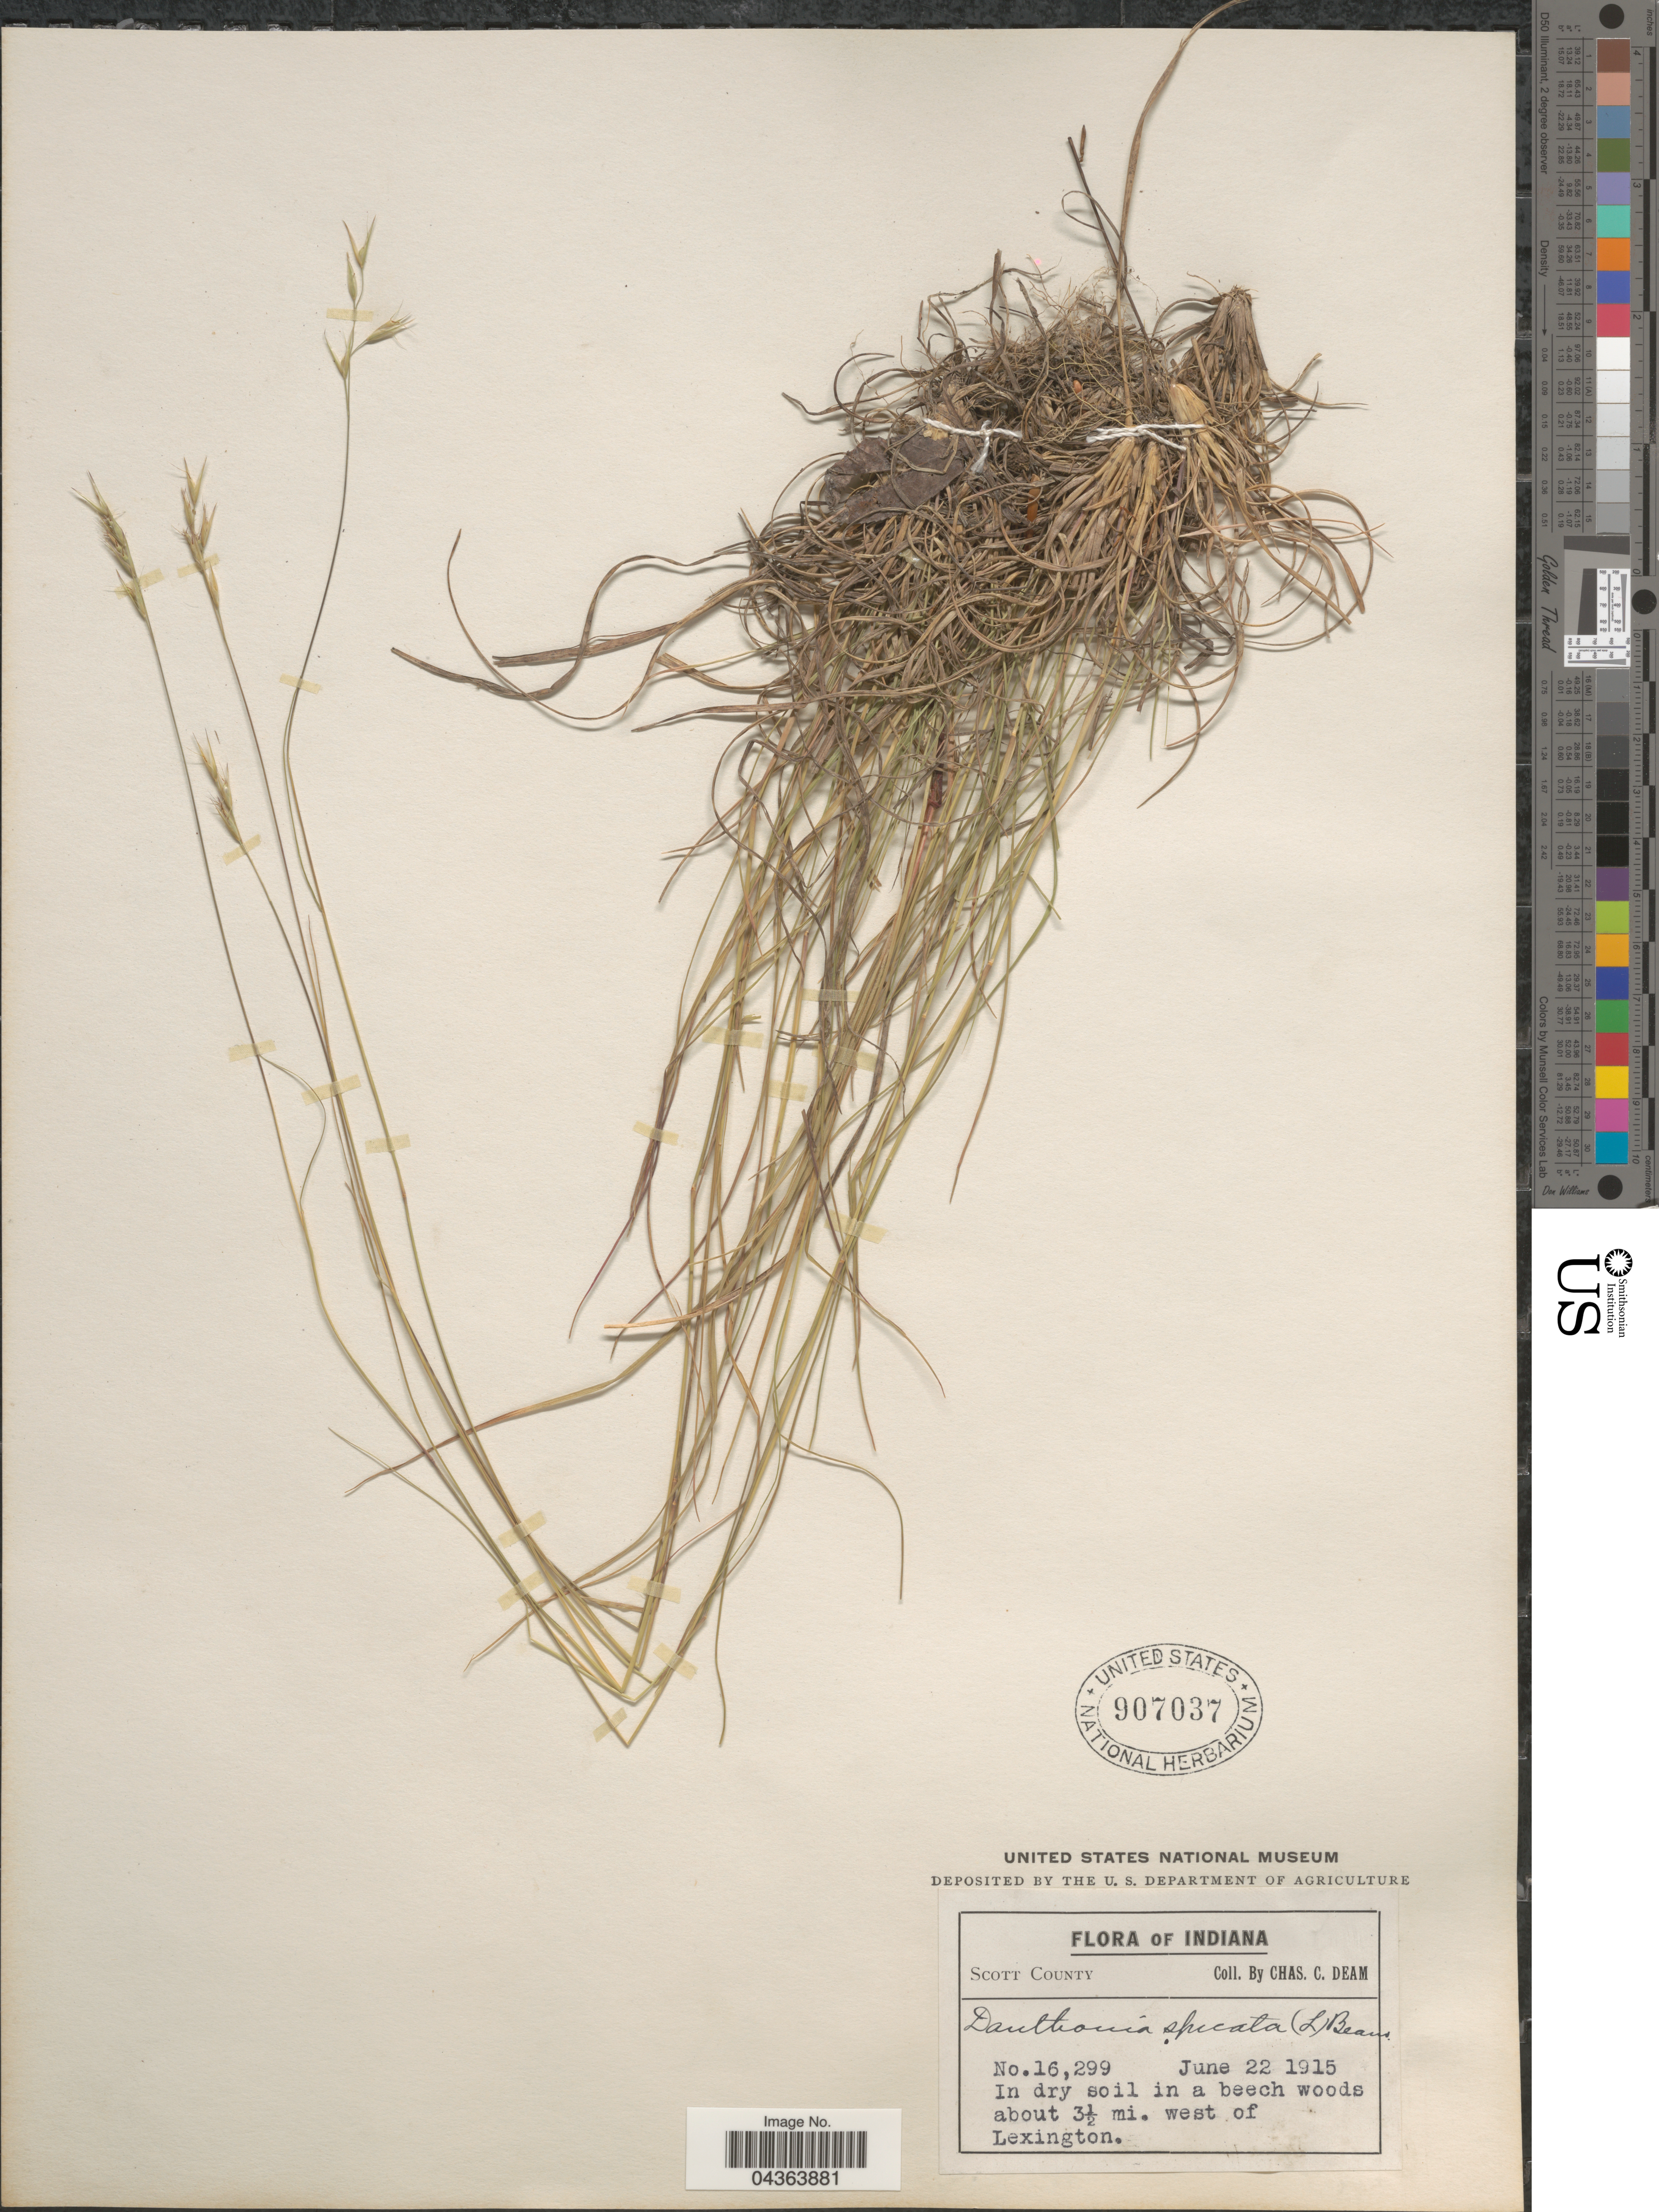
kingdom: Plantae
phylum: Tracheophyta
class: Liliopsida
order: Poales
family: Poaceae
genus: Danthonia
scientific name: Danthonia spicata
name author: (L.) P. Beauv. ex Roem. & Schult.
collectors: C. C. Deam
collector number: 16299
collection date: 1915-06-22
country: United States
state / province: Indiana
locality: Scott County. About 3½ mi. west of Lexington.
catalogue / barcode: US 907037